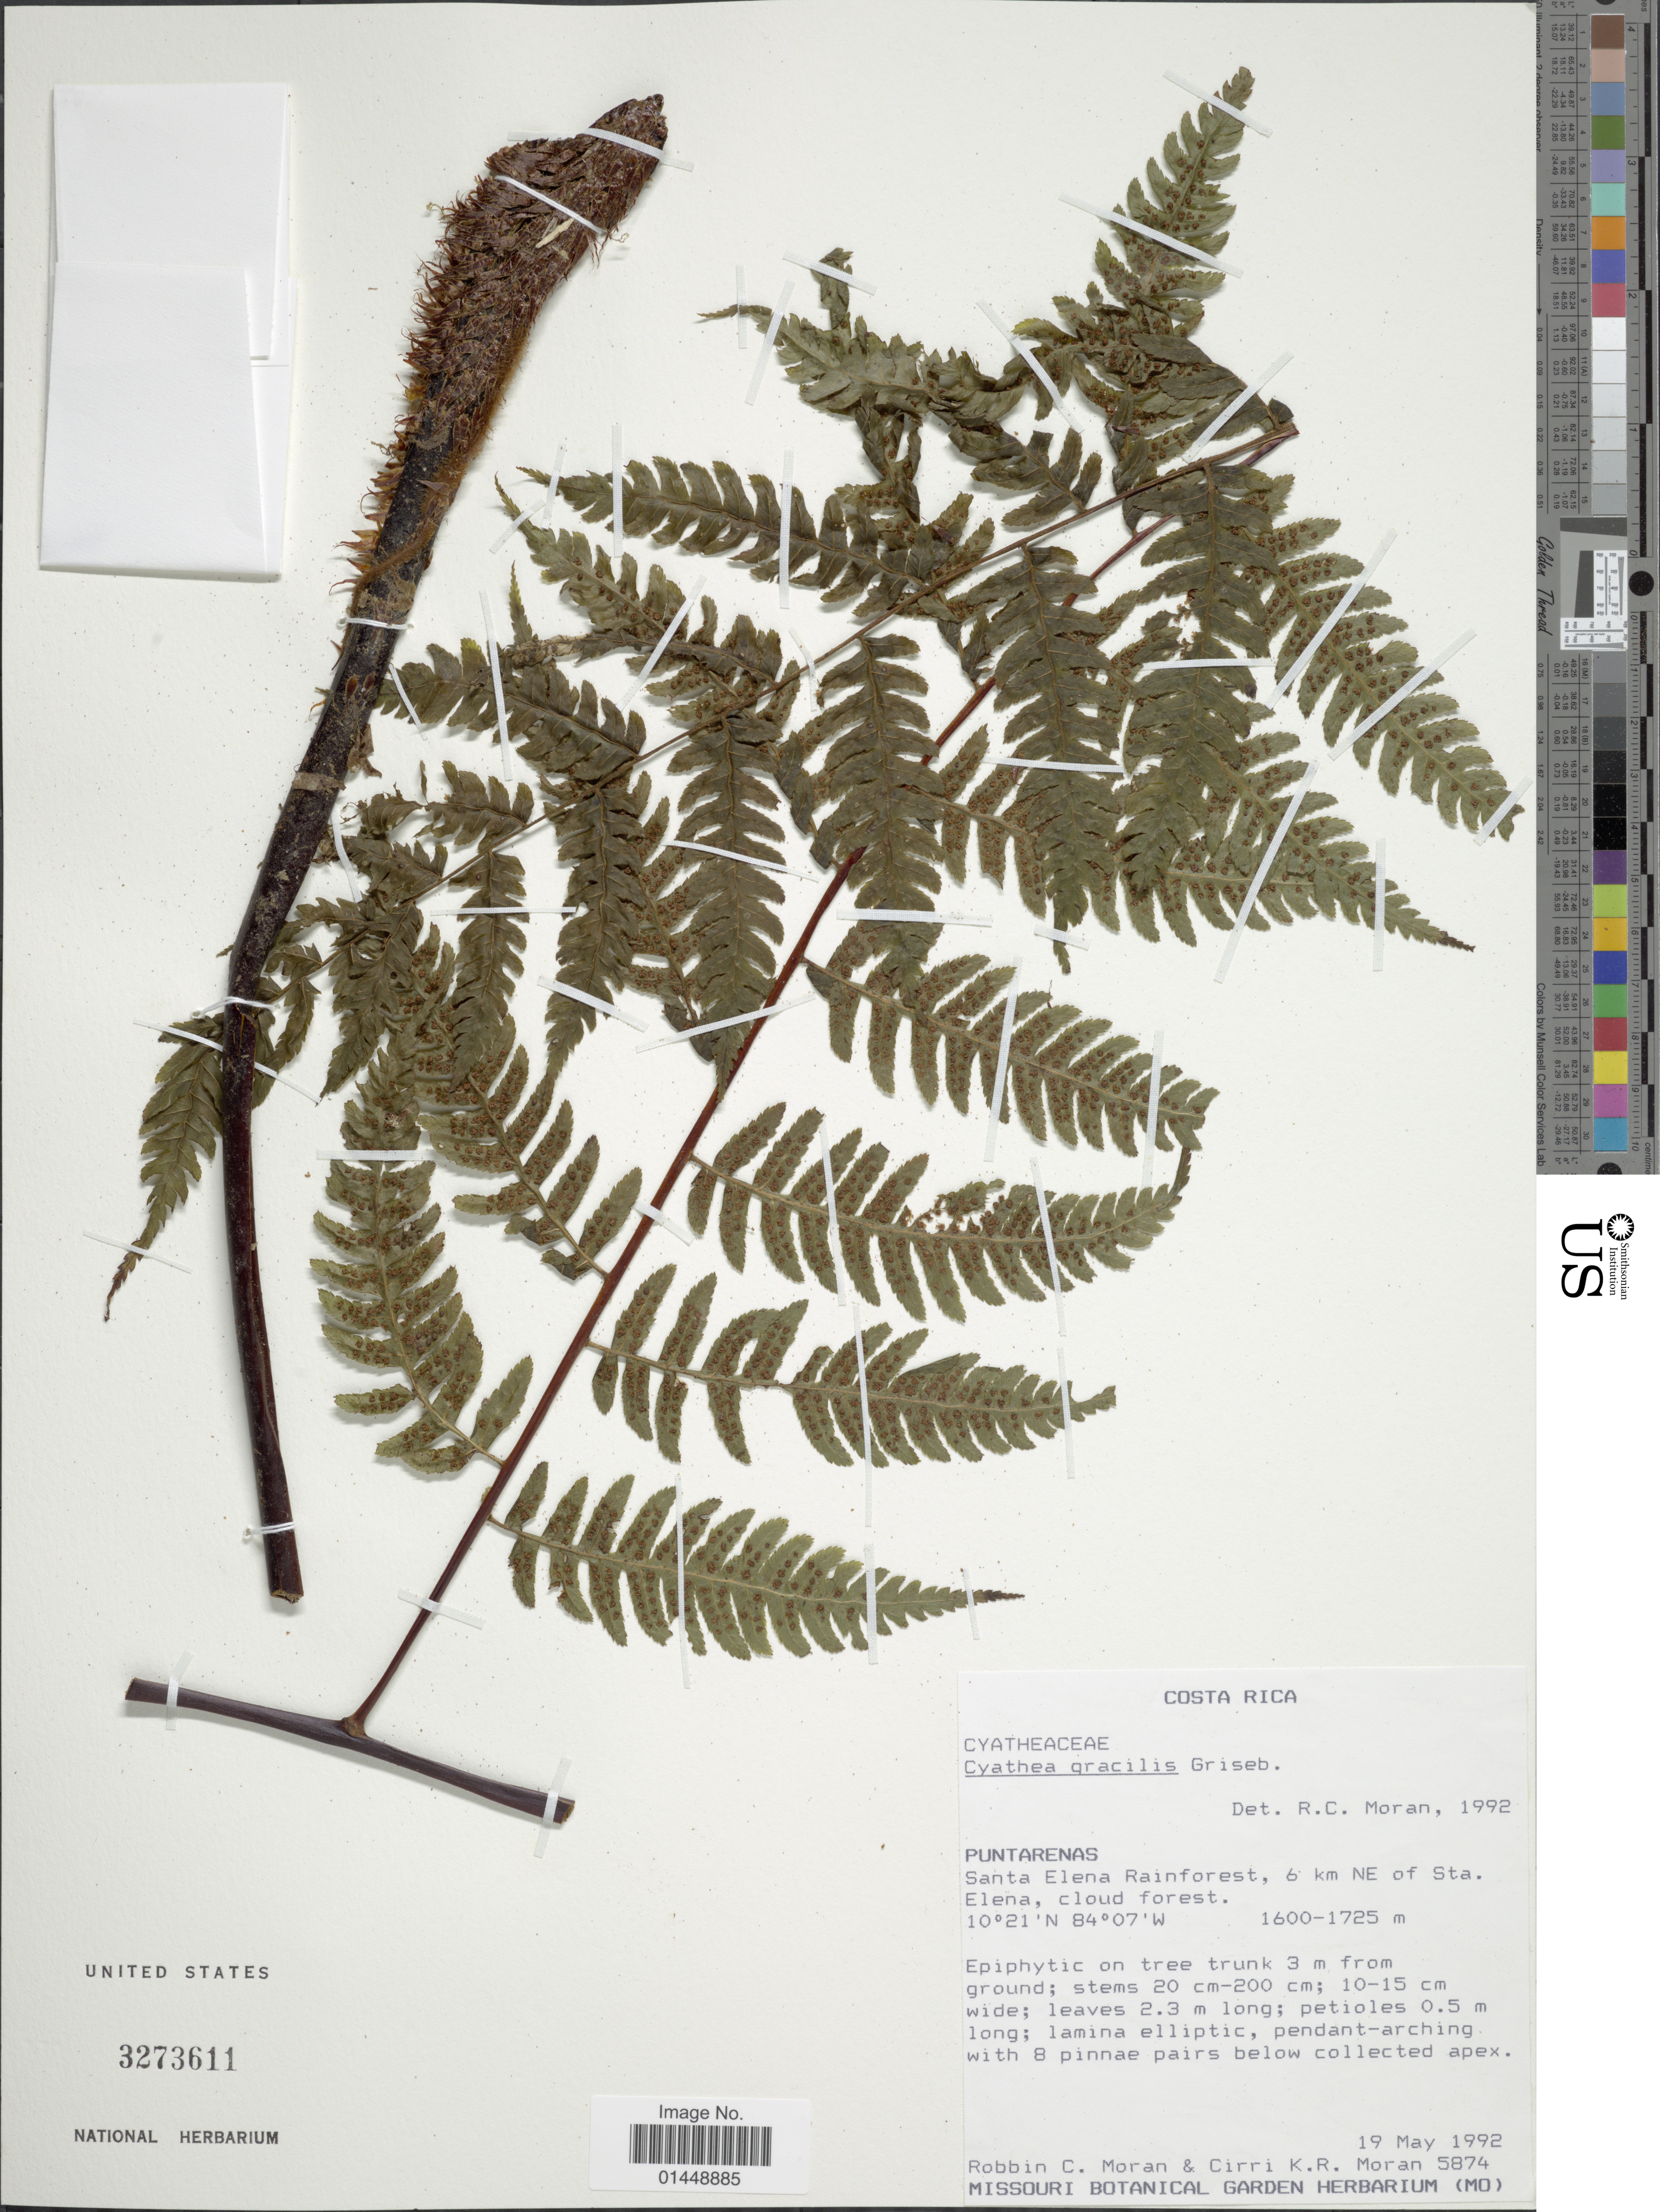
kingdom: Plantae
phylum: Tracheophyta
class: Polypodiopsida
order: Cyatheales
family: Cyatheaceae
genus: Cyathea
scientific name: Cyathea gracilis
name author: Gris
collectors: R. C. Moran & C. Moran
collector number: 5874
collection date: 1992-05-19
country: Costa Rica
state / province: Puntarenas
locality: Puntarenas. Santa Elena Rainforest, 6 km NE of Sta. Elena, cloud forest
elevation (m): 1600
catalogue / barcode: US 3273611